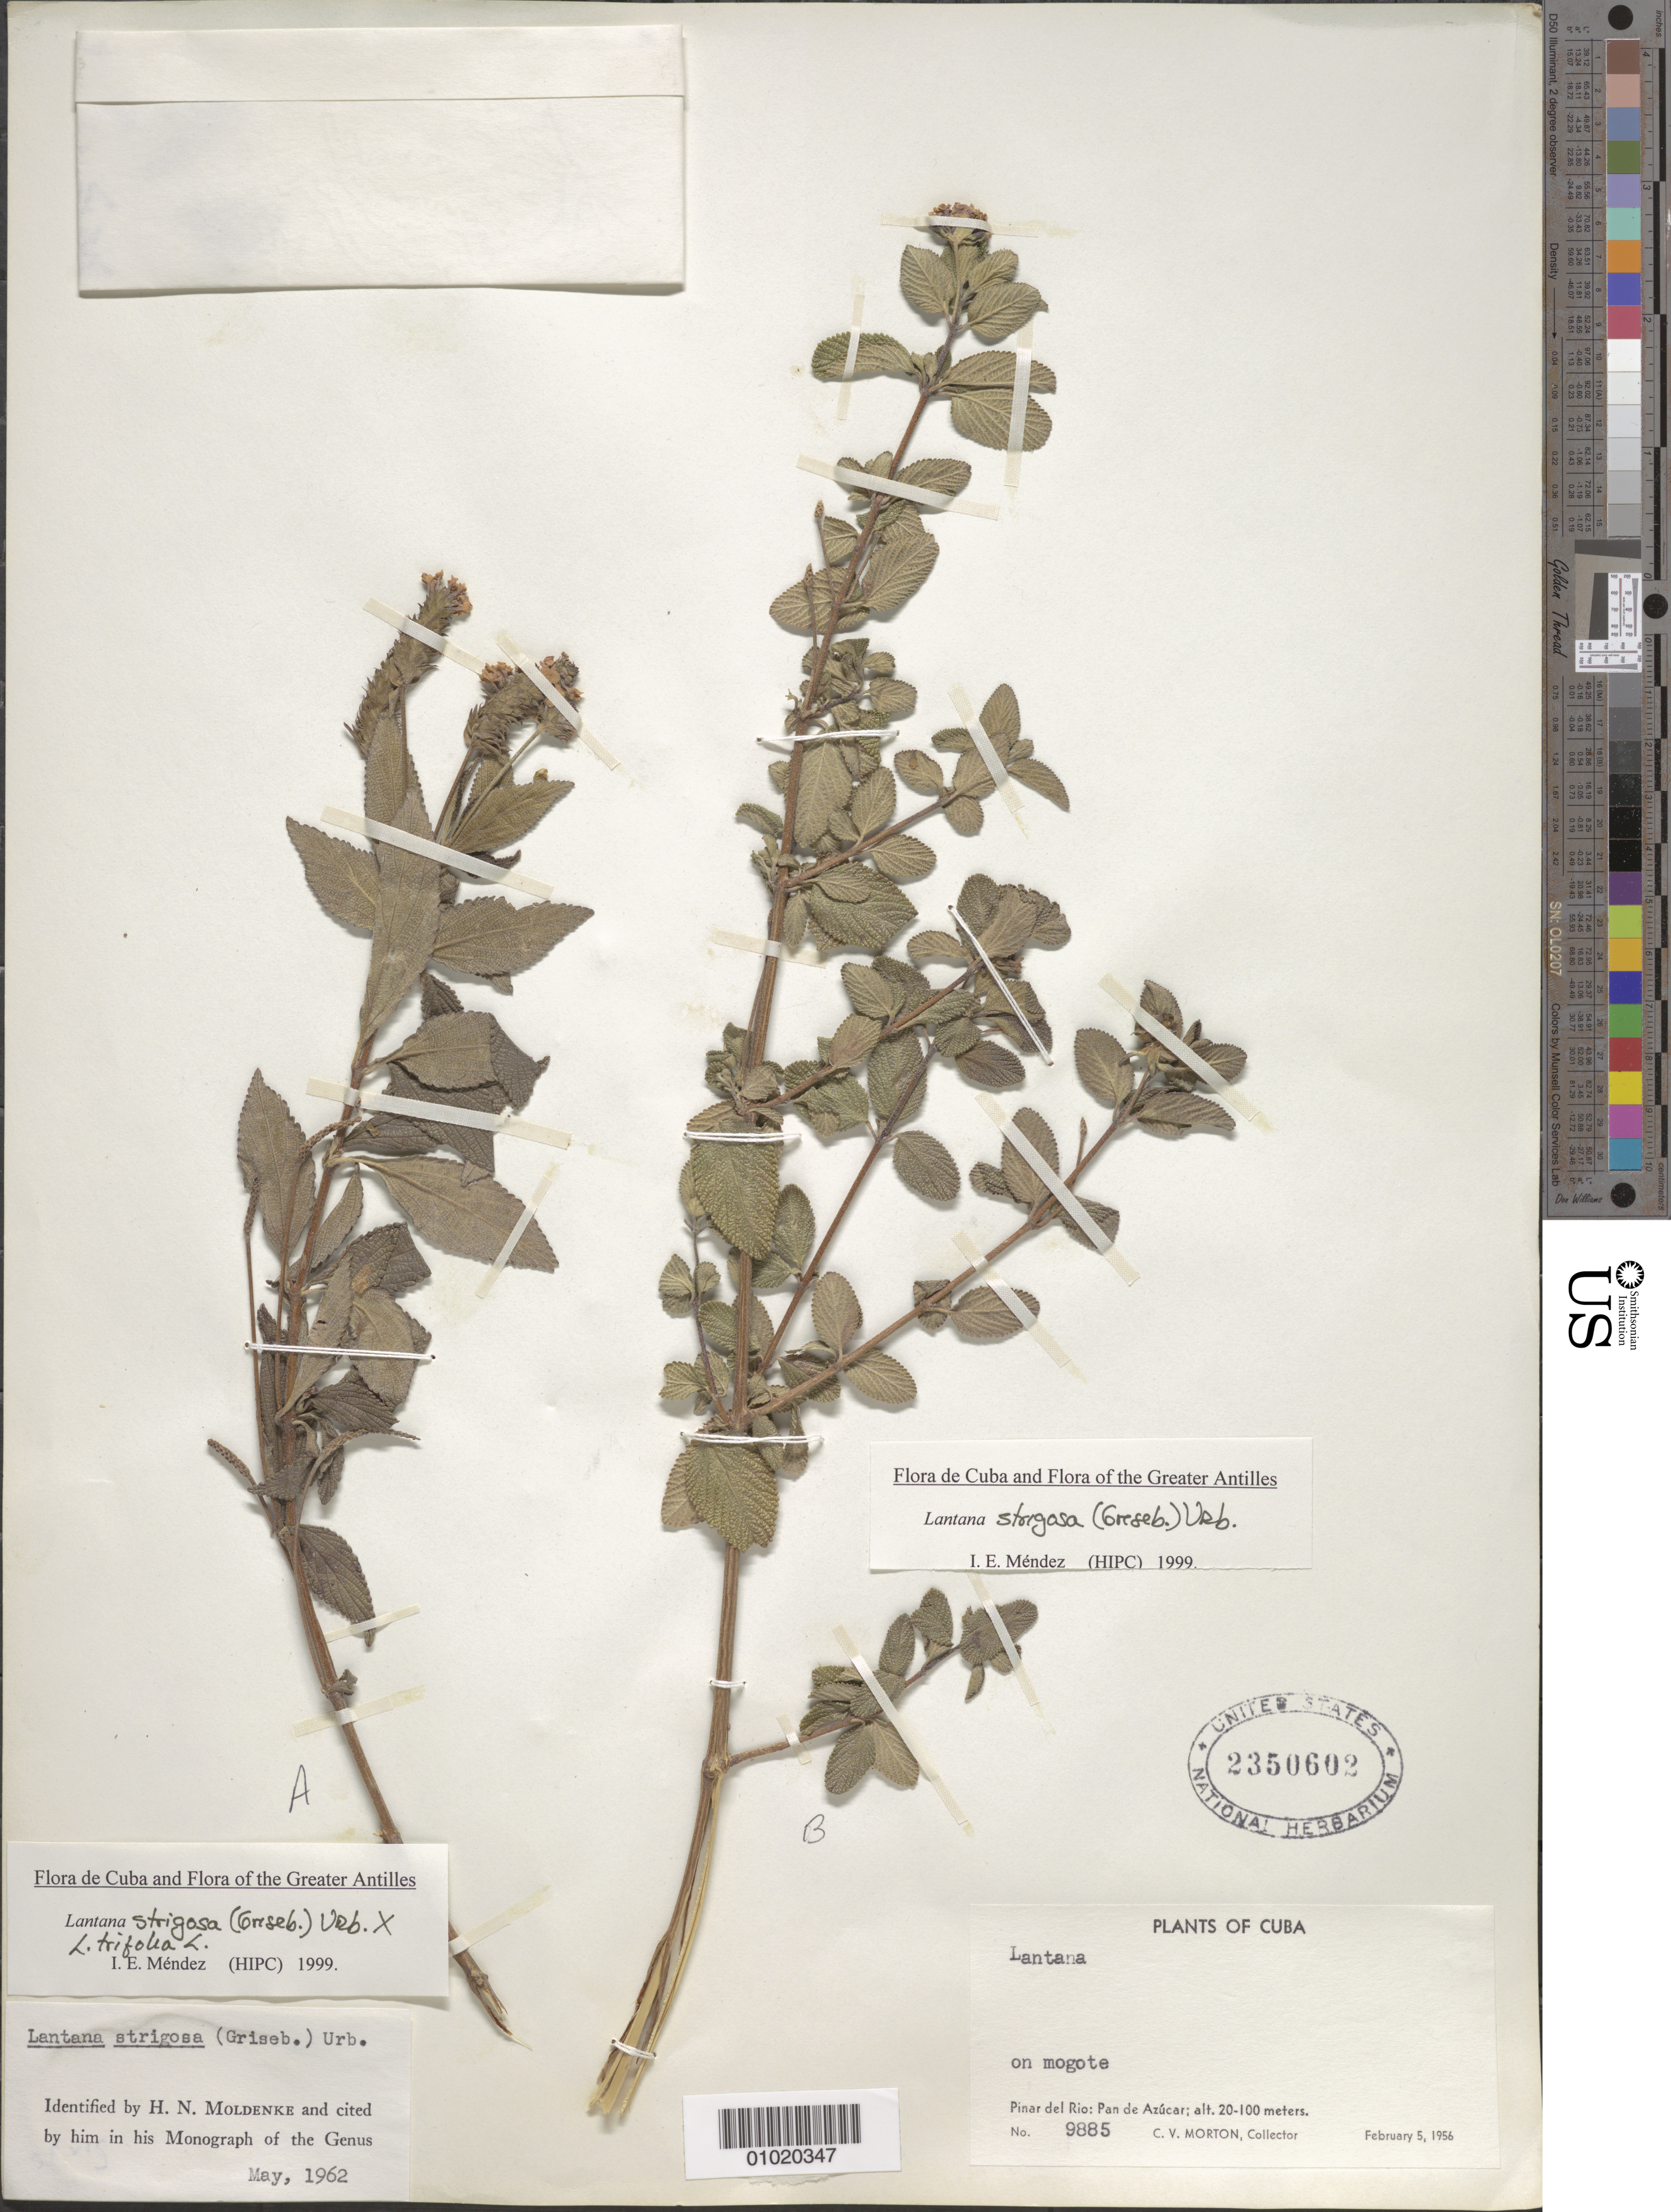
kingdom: Plantae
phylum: Tracheophyta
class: Magnoliopsida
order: Lamiales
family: Verbenaceae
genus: Lantana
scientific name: Lantana strigosa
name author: (Griseb.) Urb.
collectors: C. V. Morton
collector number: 9885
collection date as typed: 05 Feb 1956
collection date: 1956-02-05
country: Cuba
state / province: Pinar del Rio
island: Cuba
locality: Pan de Azucar On mogote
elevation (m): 20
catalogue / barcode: US 2350602